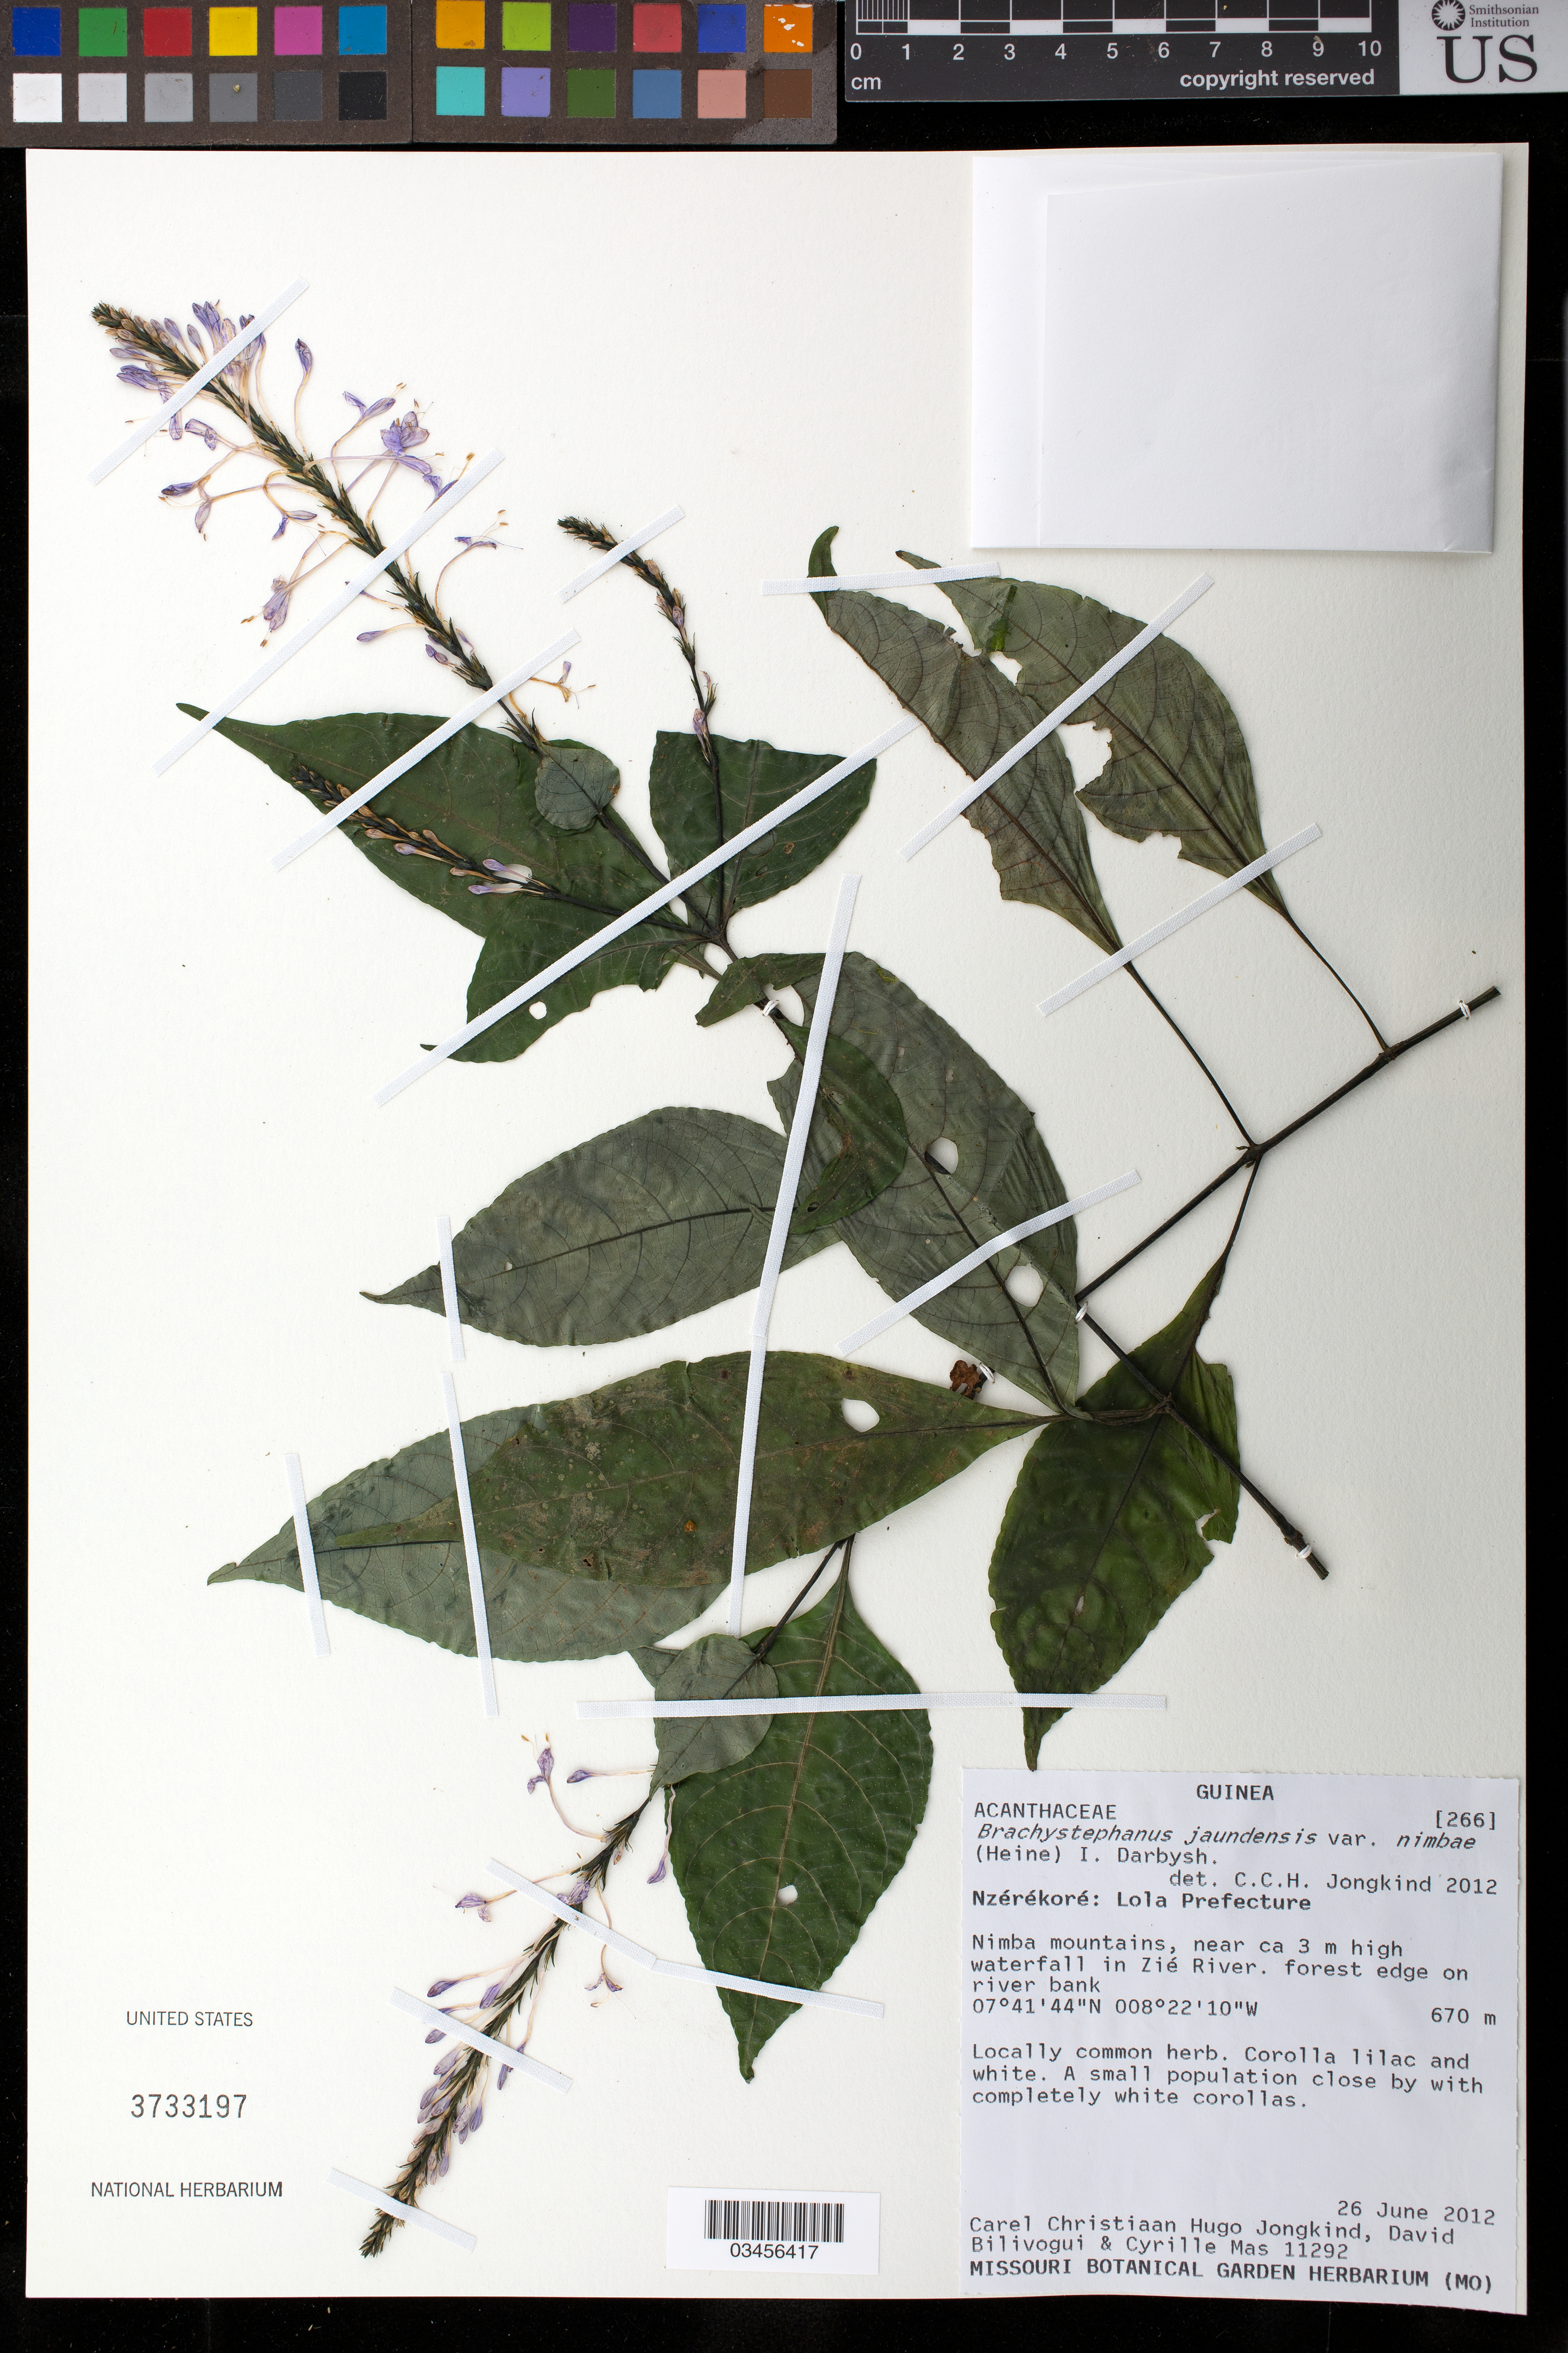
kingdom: Plantae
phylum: Tracheophyta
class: Magnoliopsida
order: Lamiales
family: Acanthaceae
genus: Brachystephanus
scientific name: Brachystephanus jaundensis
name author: Lindau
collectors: C. C. Jongkind, D. Bilivogui & C. Mas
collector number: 11292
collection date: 2012-06-26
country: Guinea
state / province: Nzérékoré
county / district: Lola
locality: Nimba Mountains, near ca. 3 m high waterfall in Zie River.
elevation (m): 670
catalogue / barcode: US 3733197